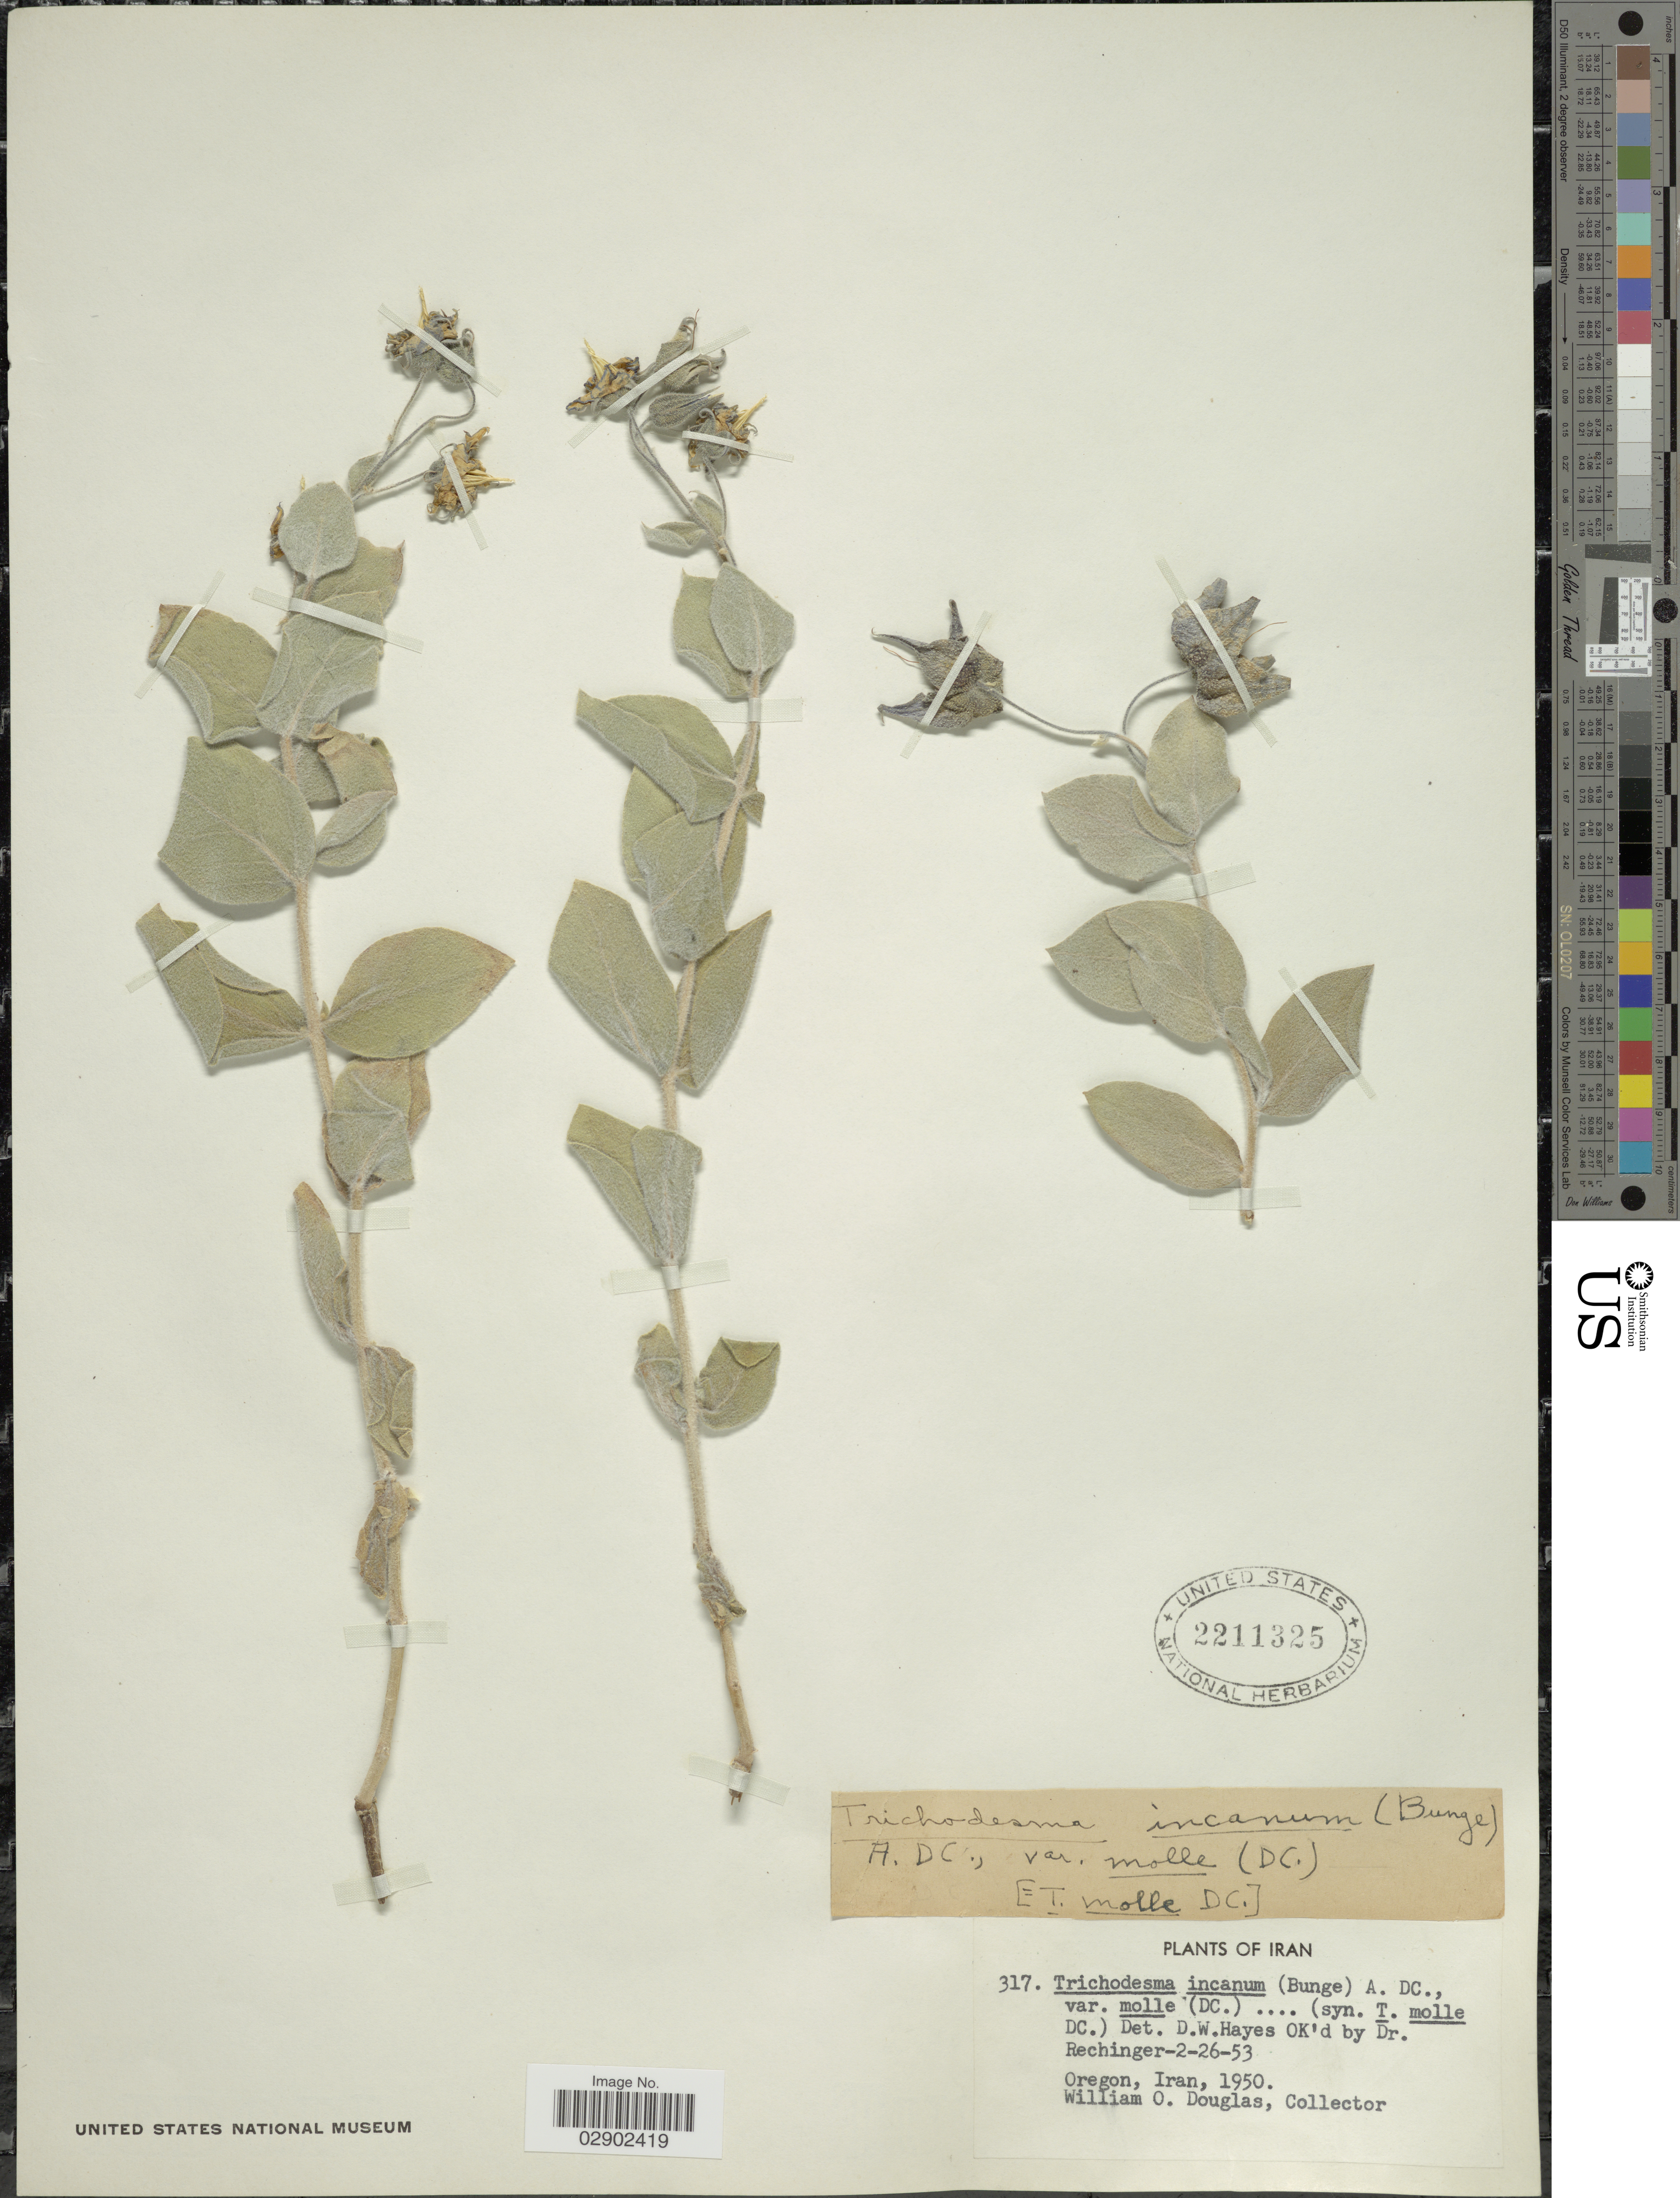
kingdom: Plantae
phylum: Tracheophyta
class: Magnoliopsida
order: Boraginales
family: Boraginaceae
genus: Trichodesma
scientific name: Trichodesma incanum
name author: (Bunge) A. DC.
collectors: W. Douglas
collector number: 317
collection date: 1950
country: Iran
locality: Oregon.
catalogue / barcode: US 2211325